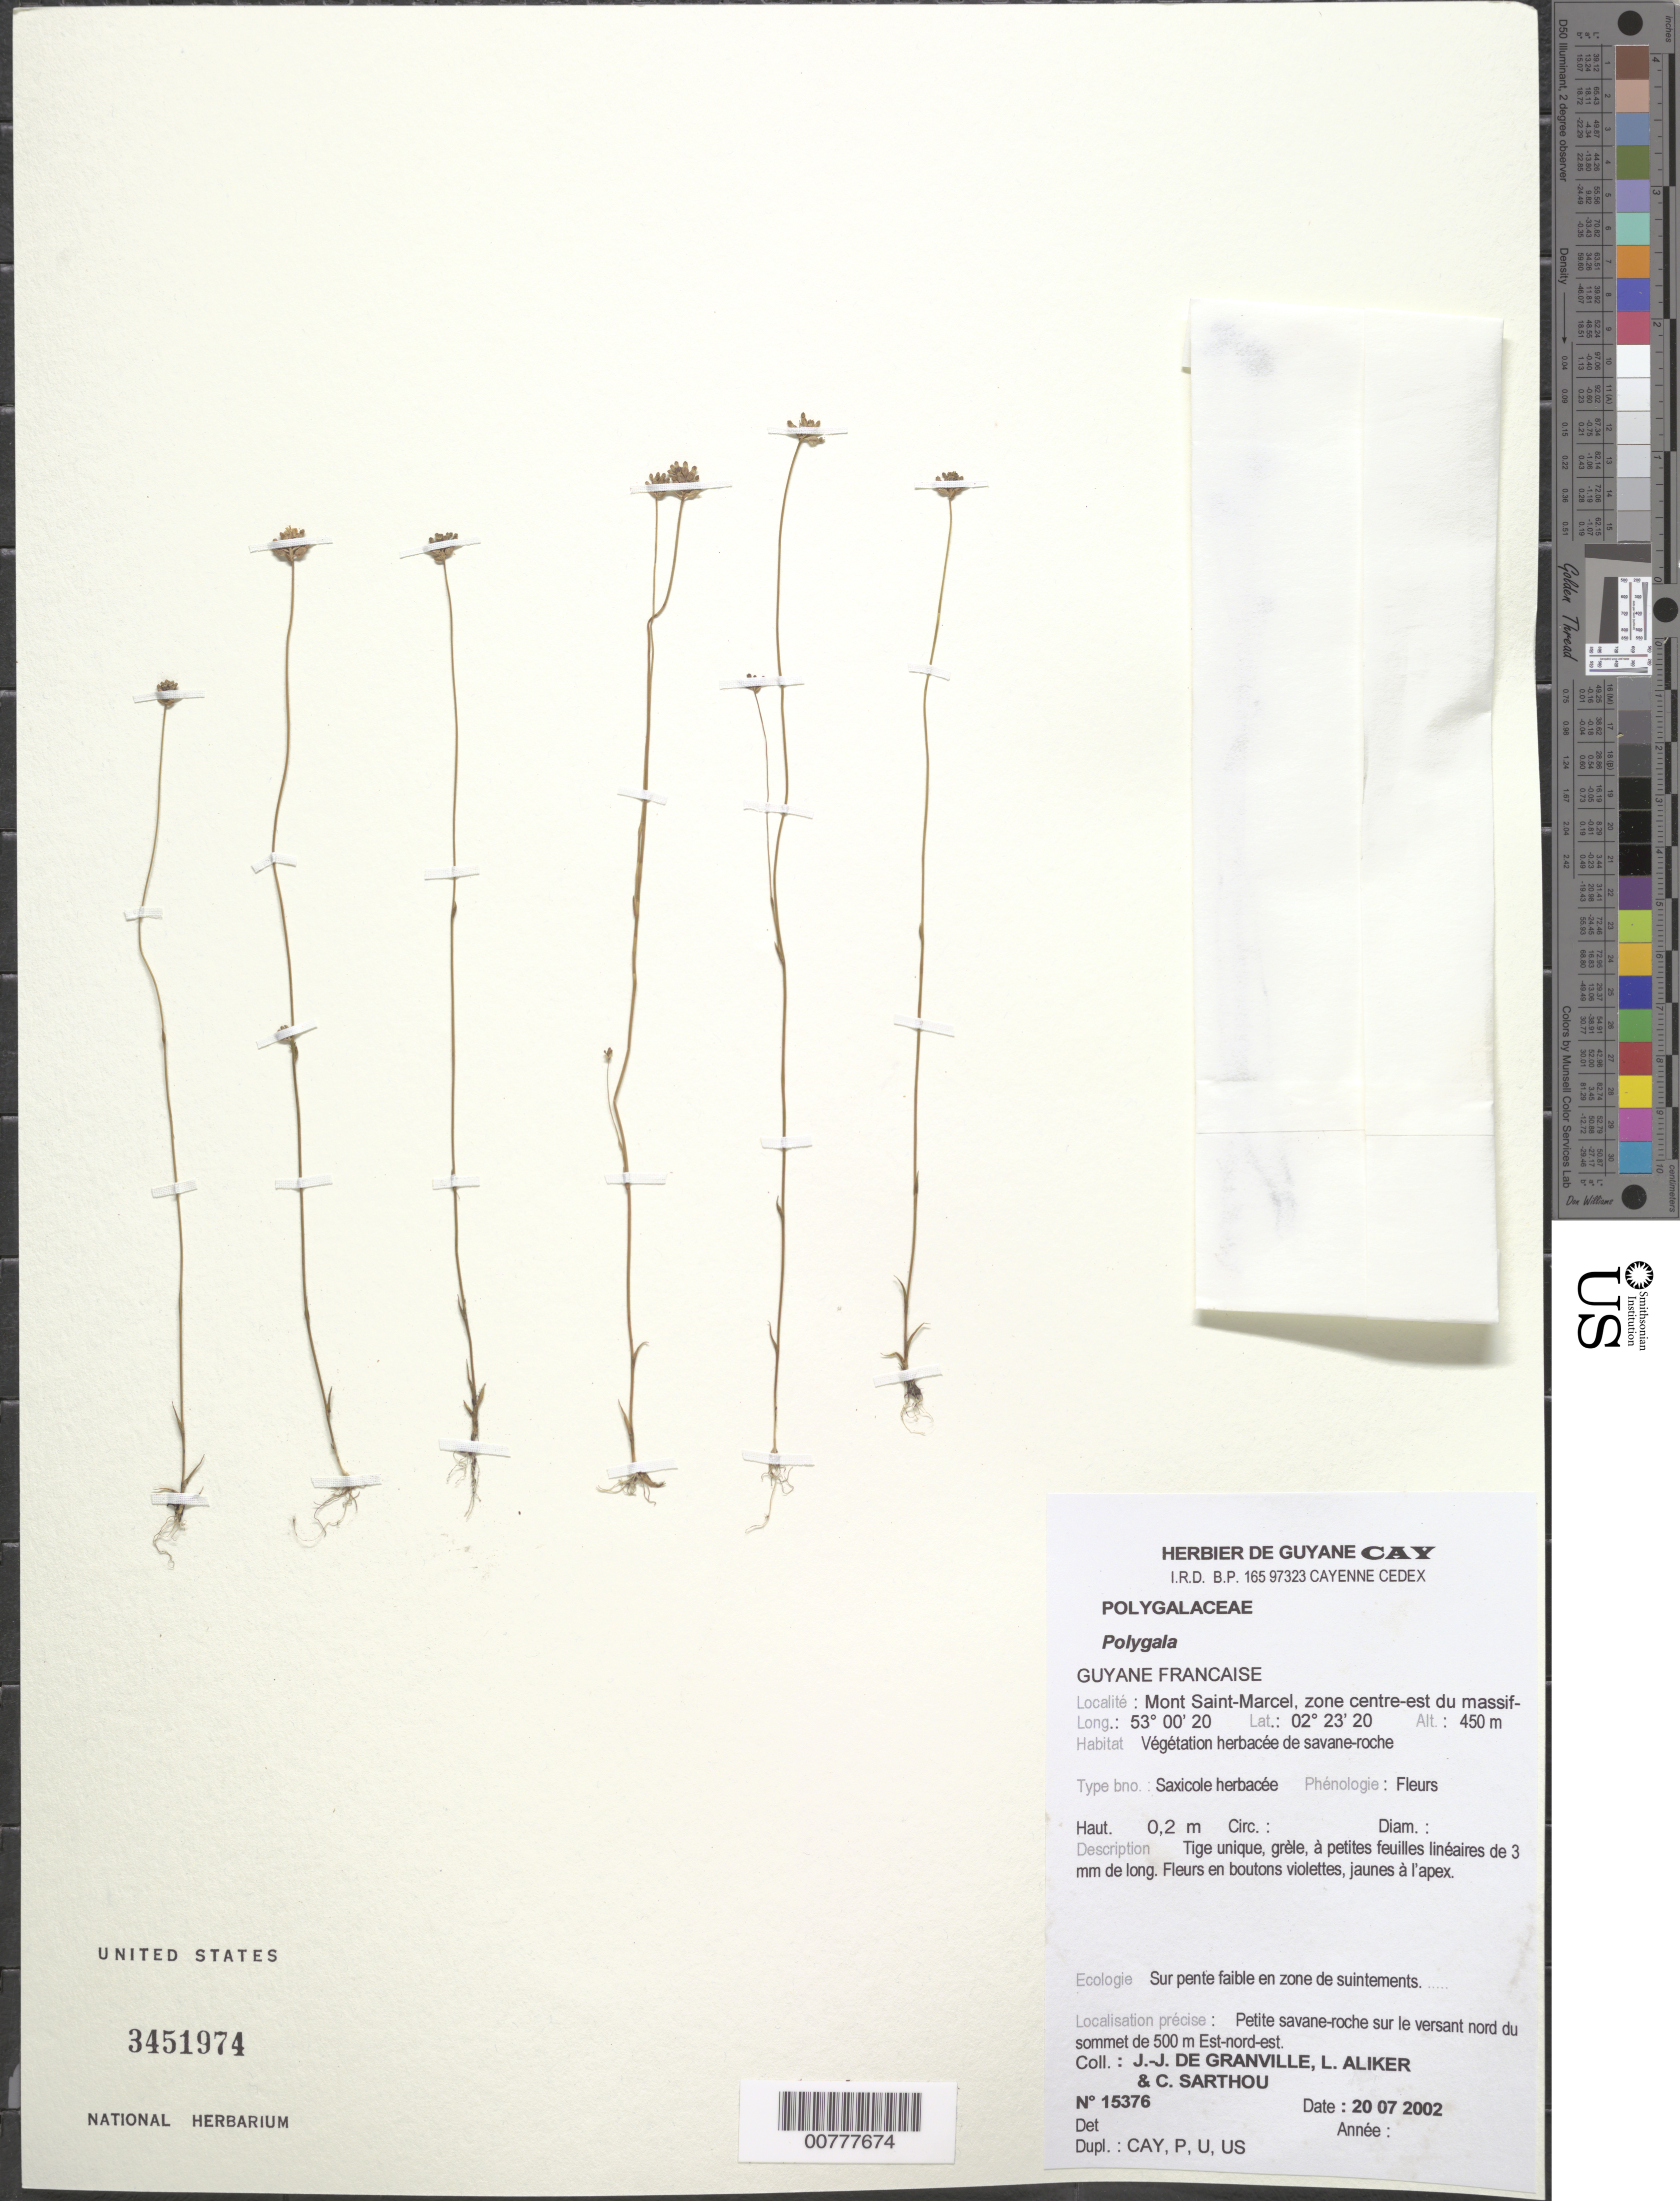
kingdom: Plantae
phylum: Tracheophyta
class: Magnoliopsida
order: Fabales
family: Polygalaceae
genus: Polygala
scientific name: Polygala longicaulis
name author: Kunth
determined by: Granville, J. J. de, (CAY), Institut de Recherche pour le Developpement (IRD) (FRENCH GUIANA)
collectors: J.-J. de Granville, L. Aliker & C. Sarthou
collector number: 15376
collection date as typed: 20-Jul-02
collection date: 2002-07-20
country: French Guiana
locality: Mont Saint-Marcel, zone Centre-Est du massif, Bassin de l'Yaloupi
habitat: Vegetation herbacée de savane-roche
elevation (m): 450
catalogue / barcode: US 3451974